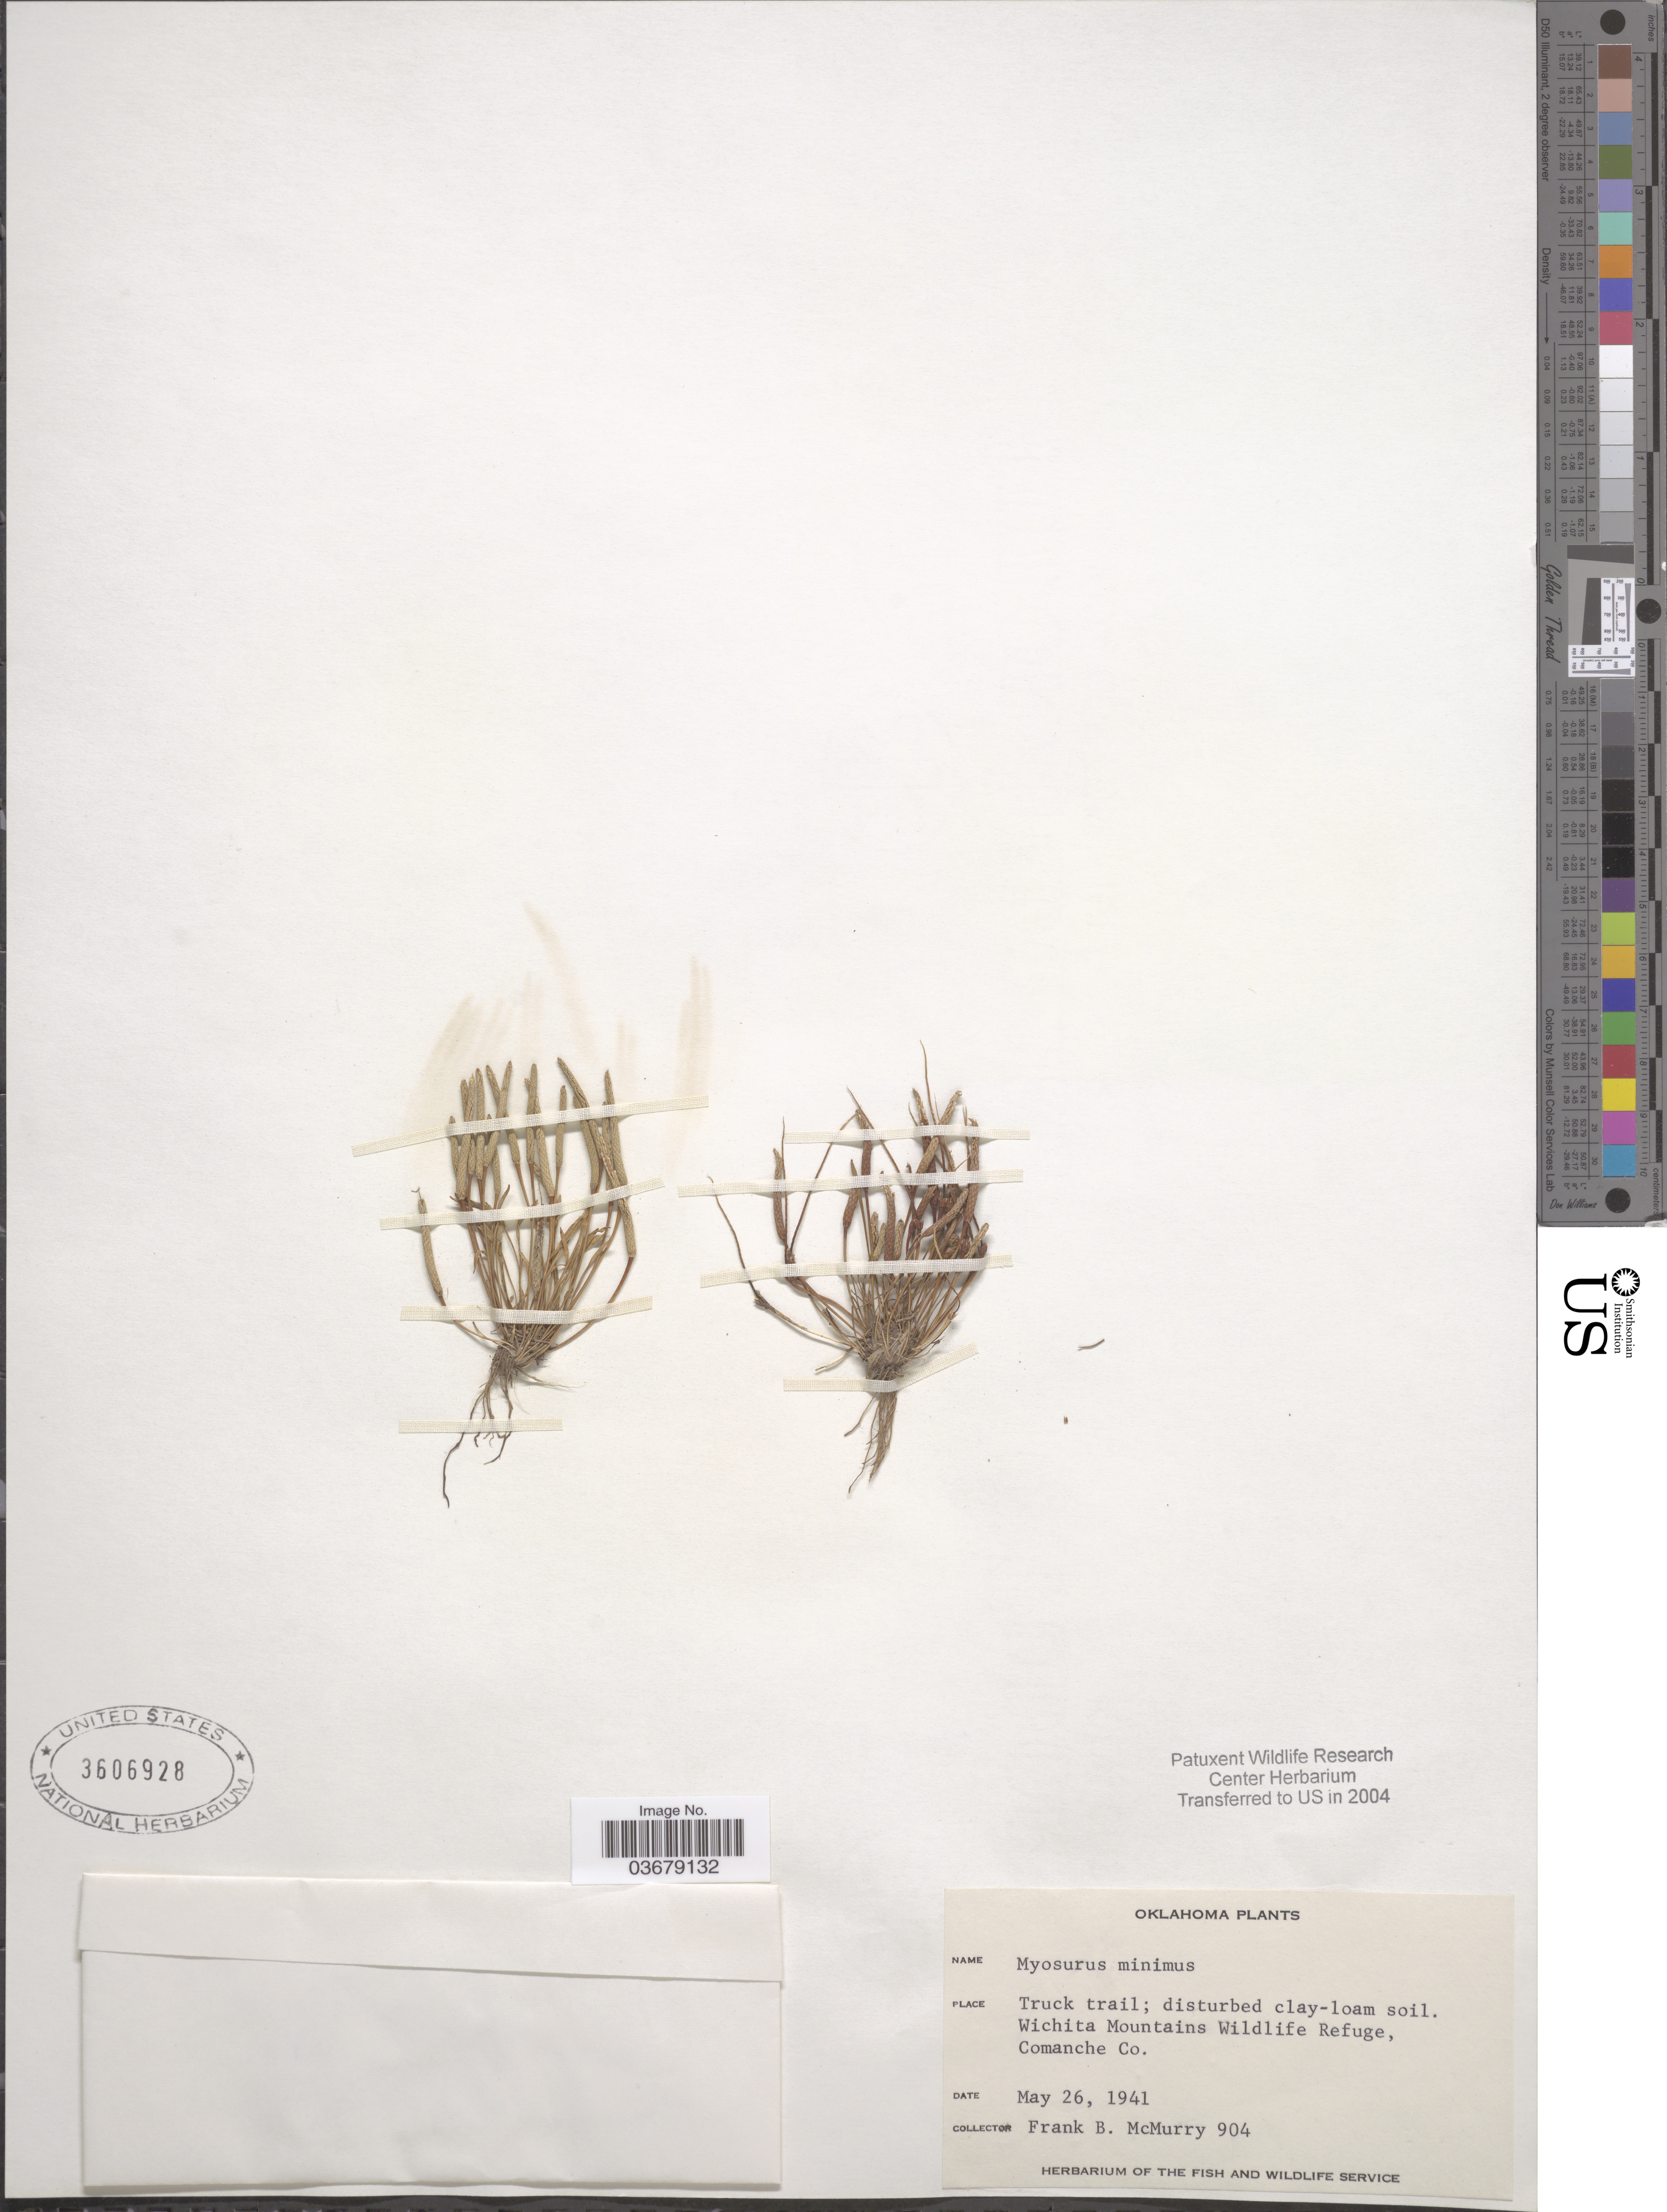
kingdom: Plantae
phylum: Tracheophyta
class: Magnoliopsida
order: Ranunculales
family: Ranunculaceae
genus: Myosurus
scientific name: Myosurus minimus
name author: L.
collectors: F. B. McMurry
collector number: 904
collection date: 1941-05-26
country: United States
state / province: Oklahoma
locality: Truck trail; disturbed clay-loam soil. Wichita Mountains Wildlife Refuge, Comanche Co.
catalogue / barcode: US 3606928